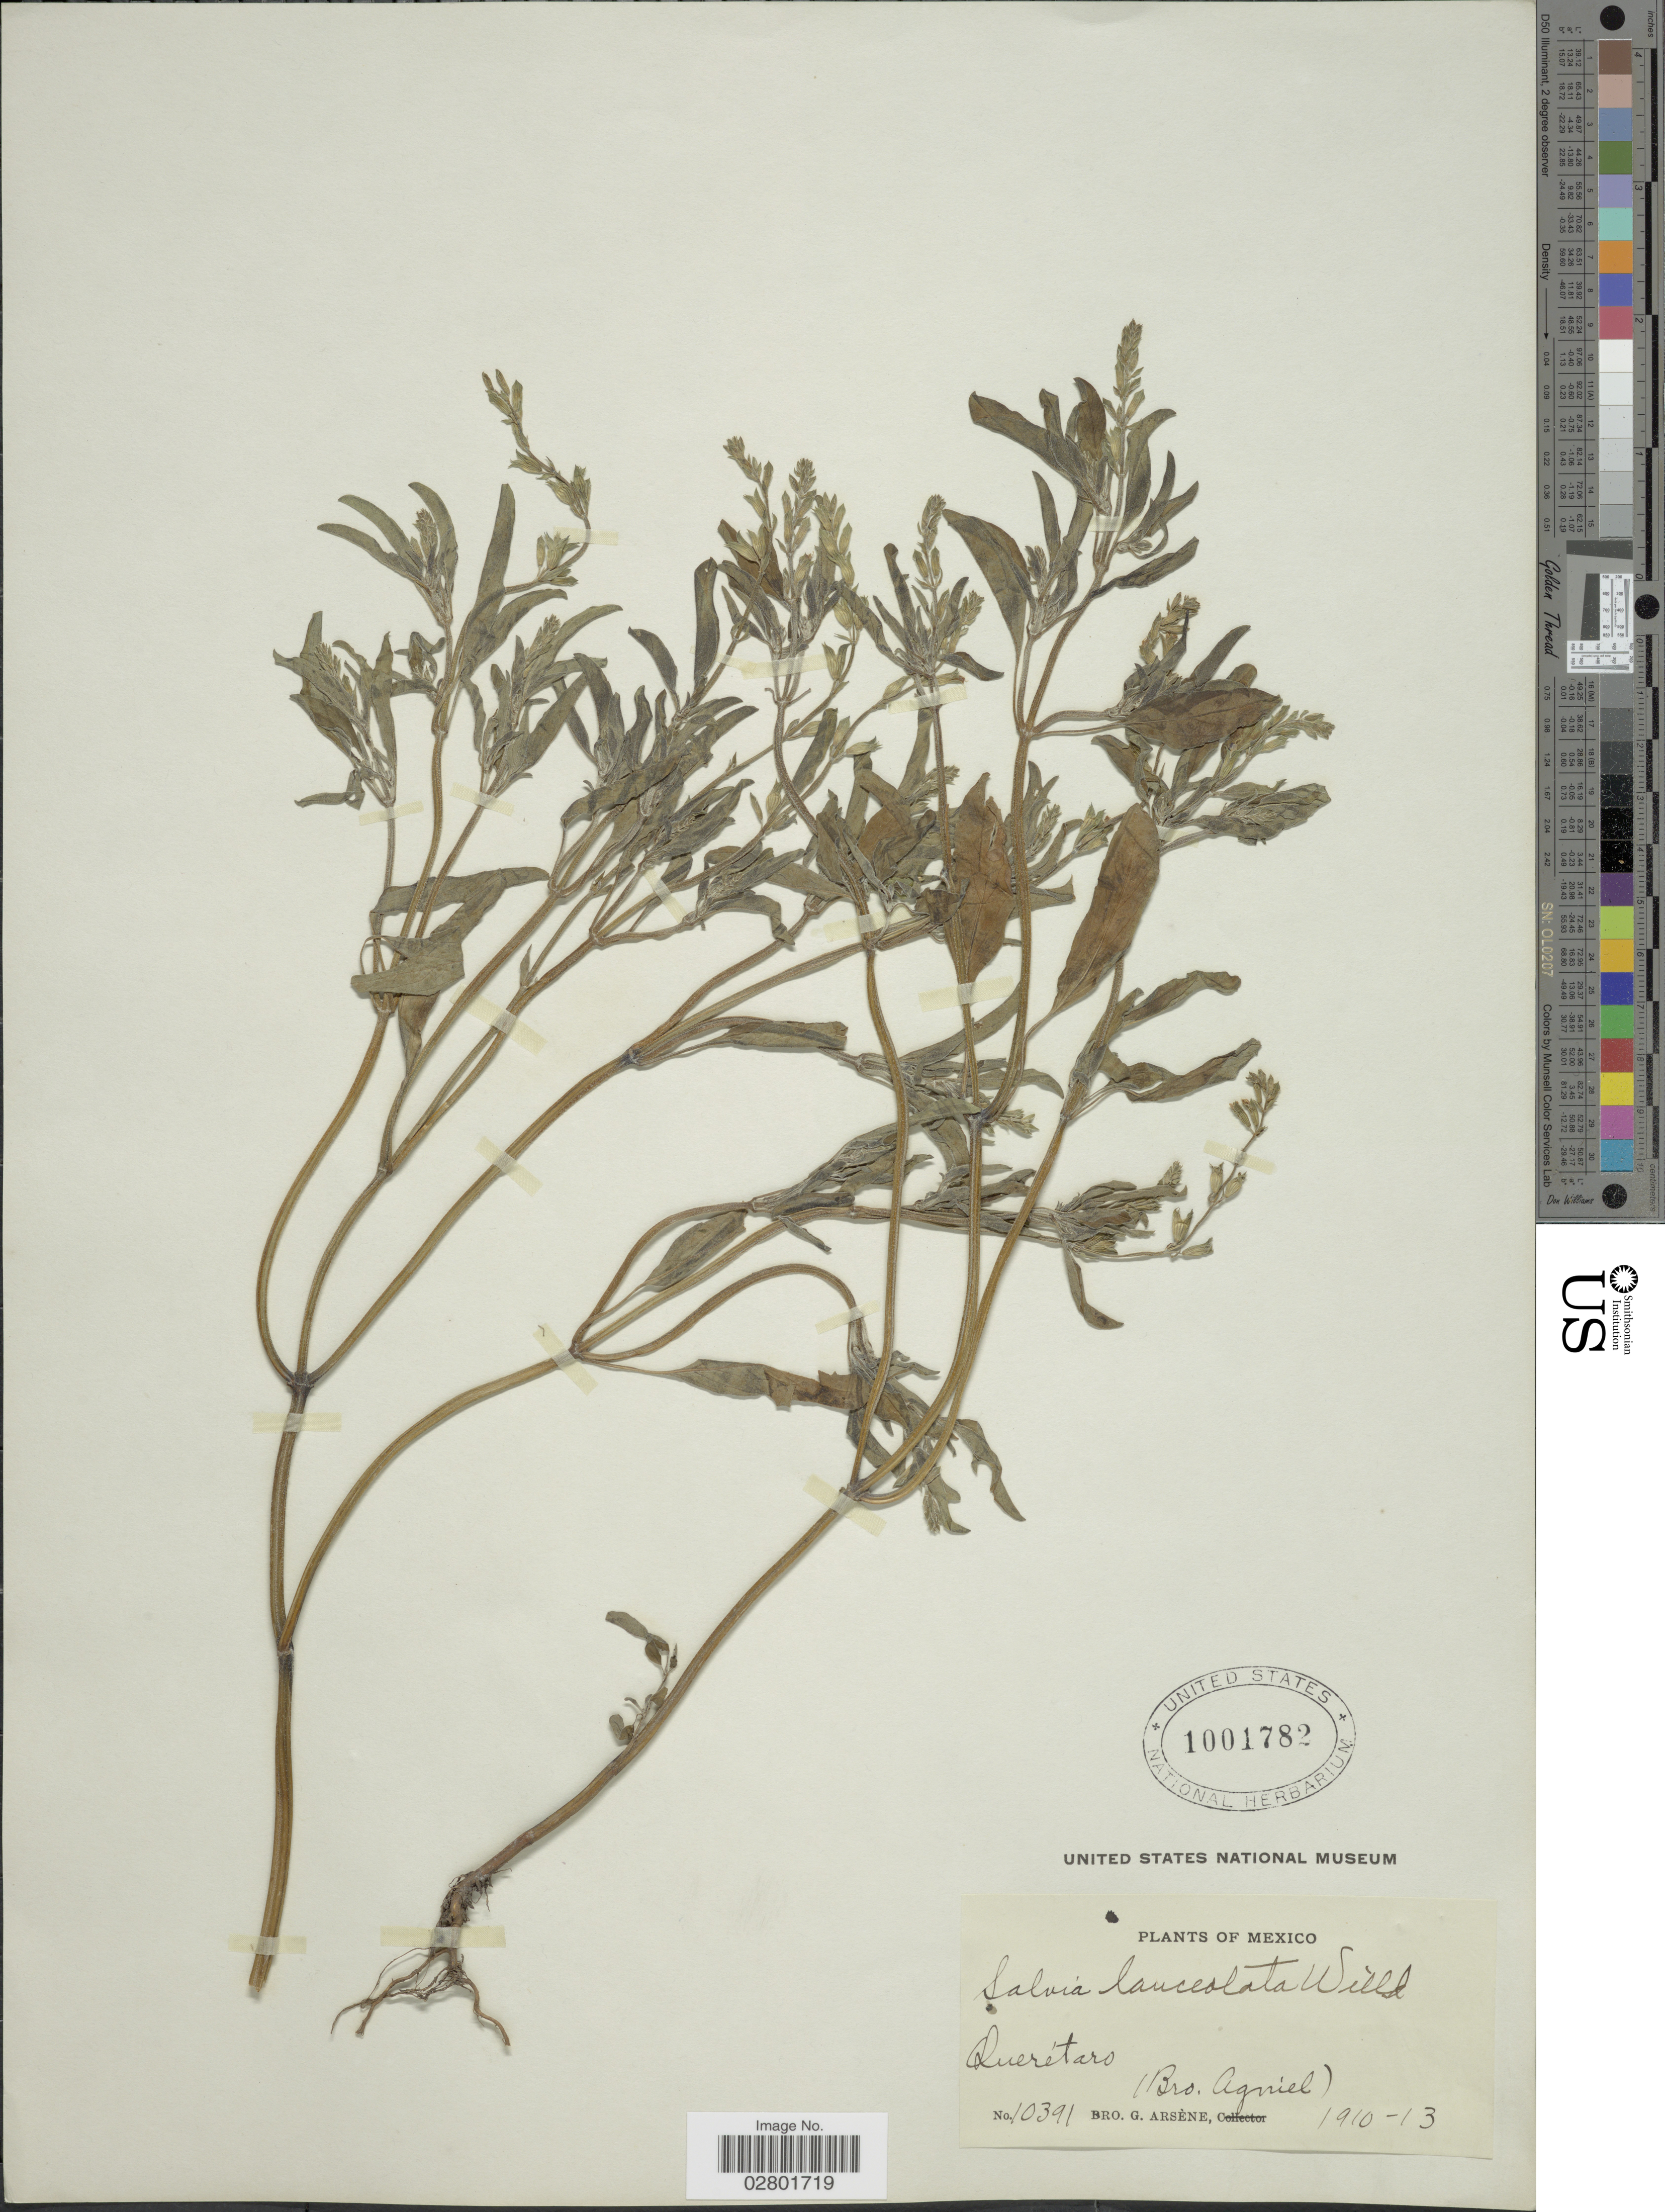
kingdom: Plantae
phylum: Tracheophyta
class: Magnoliopsida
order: Lamiales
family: Lamiaceae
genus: Salvia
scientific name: Salvia lanceolata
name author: Brouss.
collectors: Bro. G. Arsène & Bro. Agniel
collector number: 10391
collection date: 1910/1913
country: Mexico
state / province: Querétaro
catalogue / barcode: US 1001782